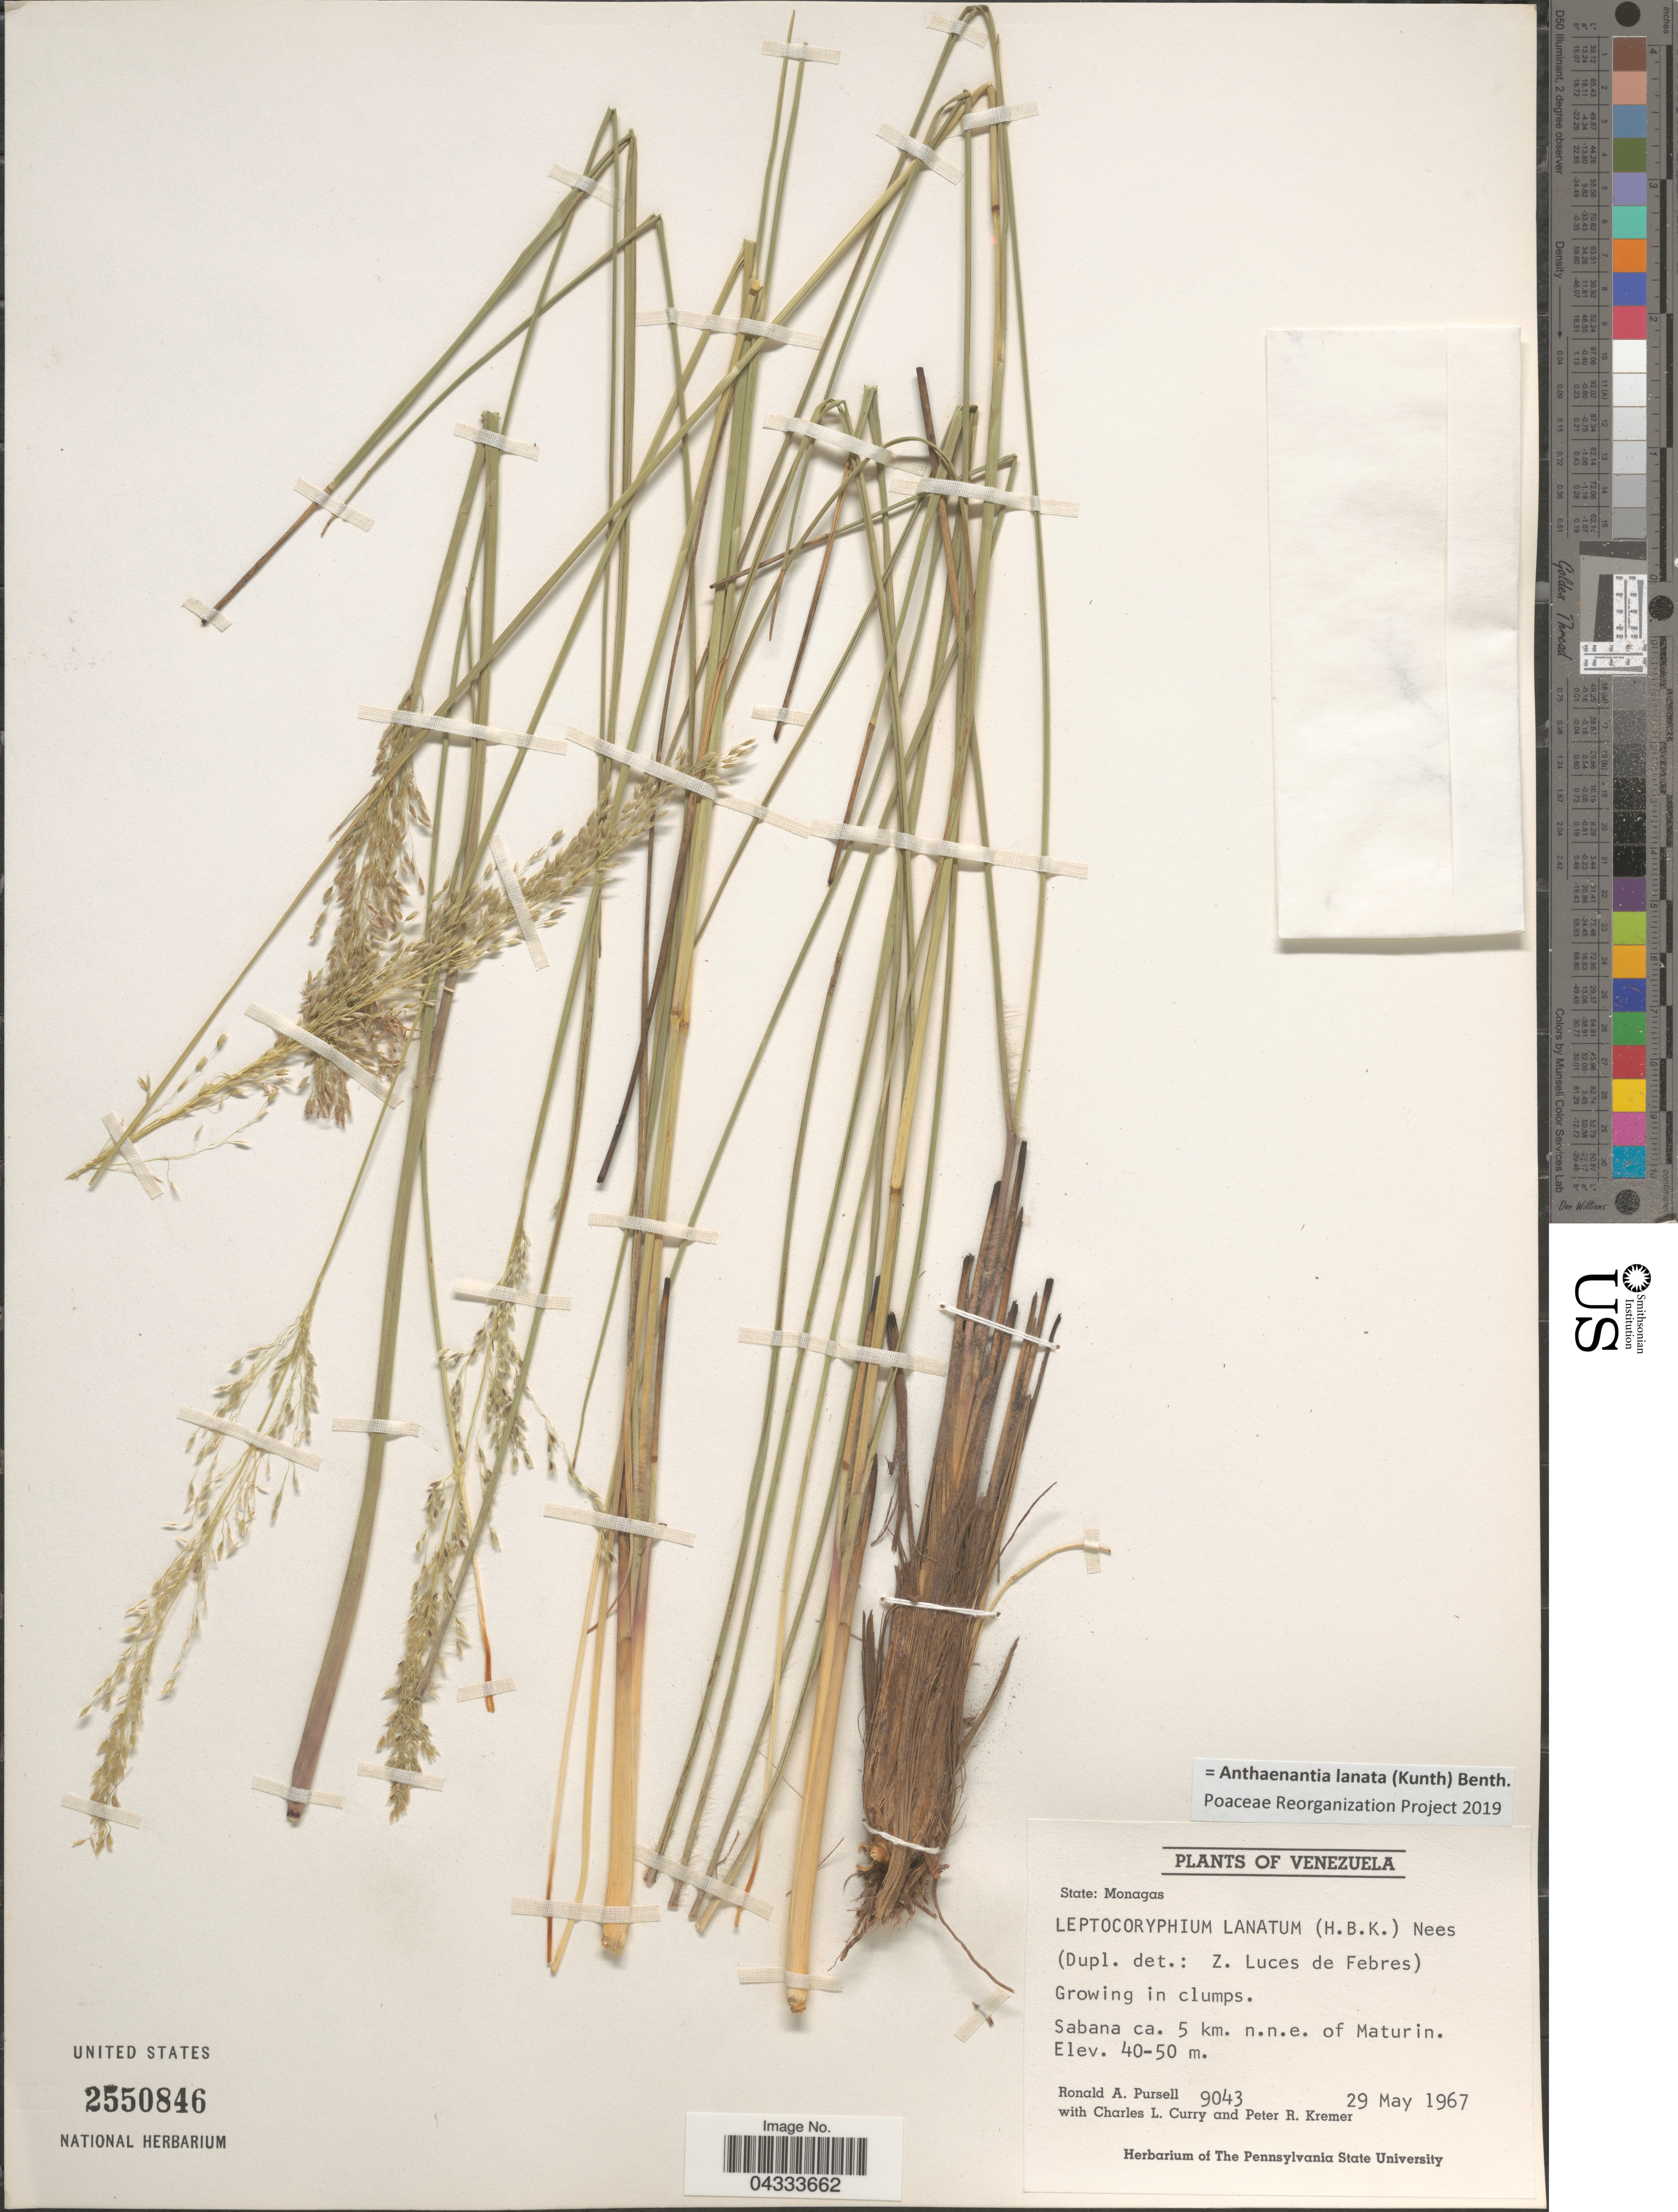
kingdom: Plantae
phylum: Tracheophyta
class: Liliopsida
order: Poales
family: Poaceae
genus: Anthaenantia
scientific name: Anthaenantia lanata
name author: (Kunth) Benth.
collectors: R. A. Pursell, C. L. Curry & P. Kremer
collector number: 9043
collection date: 1967-05-29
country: Venezuela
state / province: Monagas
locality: Sabana ca. 5 km. n.n.e. of Maturin.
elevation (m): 40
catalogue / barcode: US 2550846